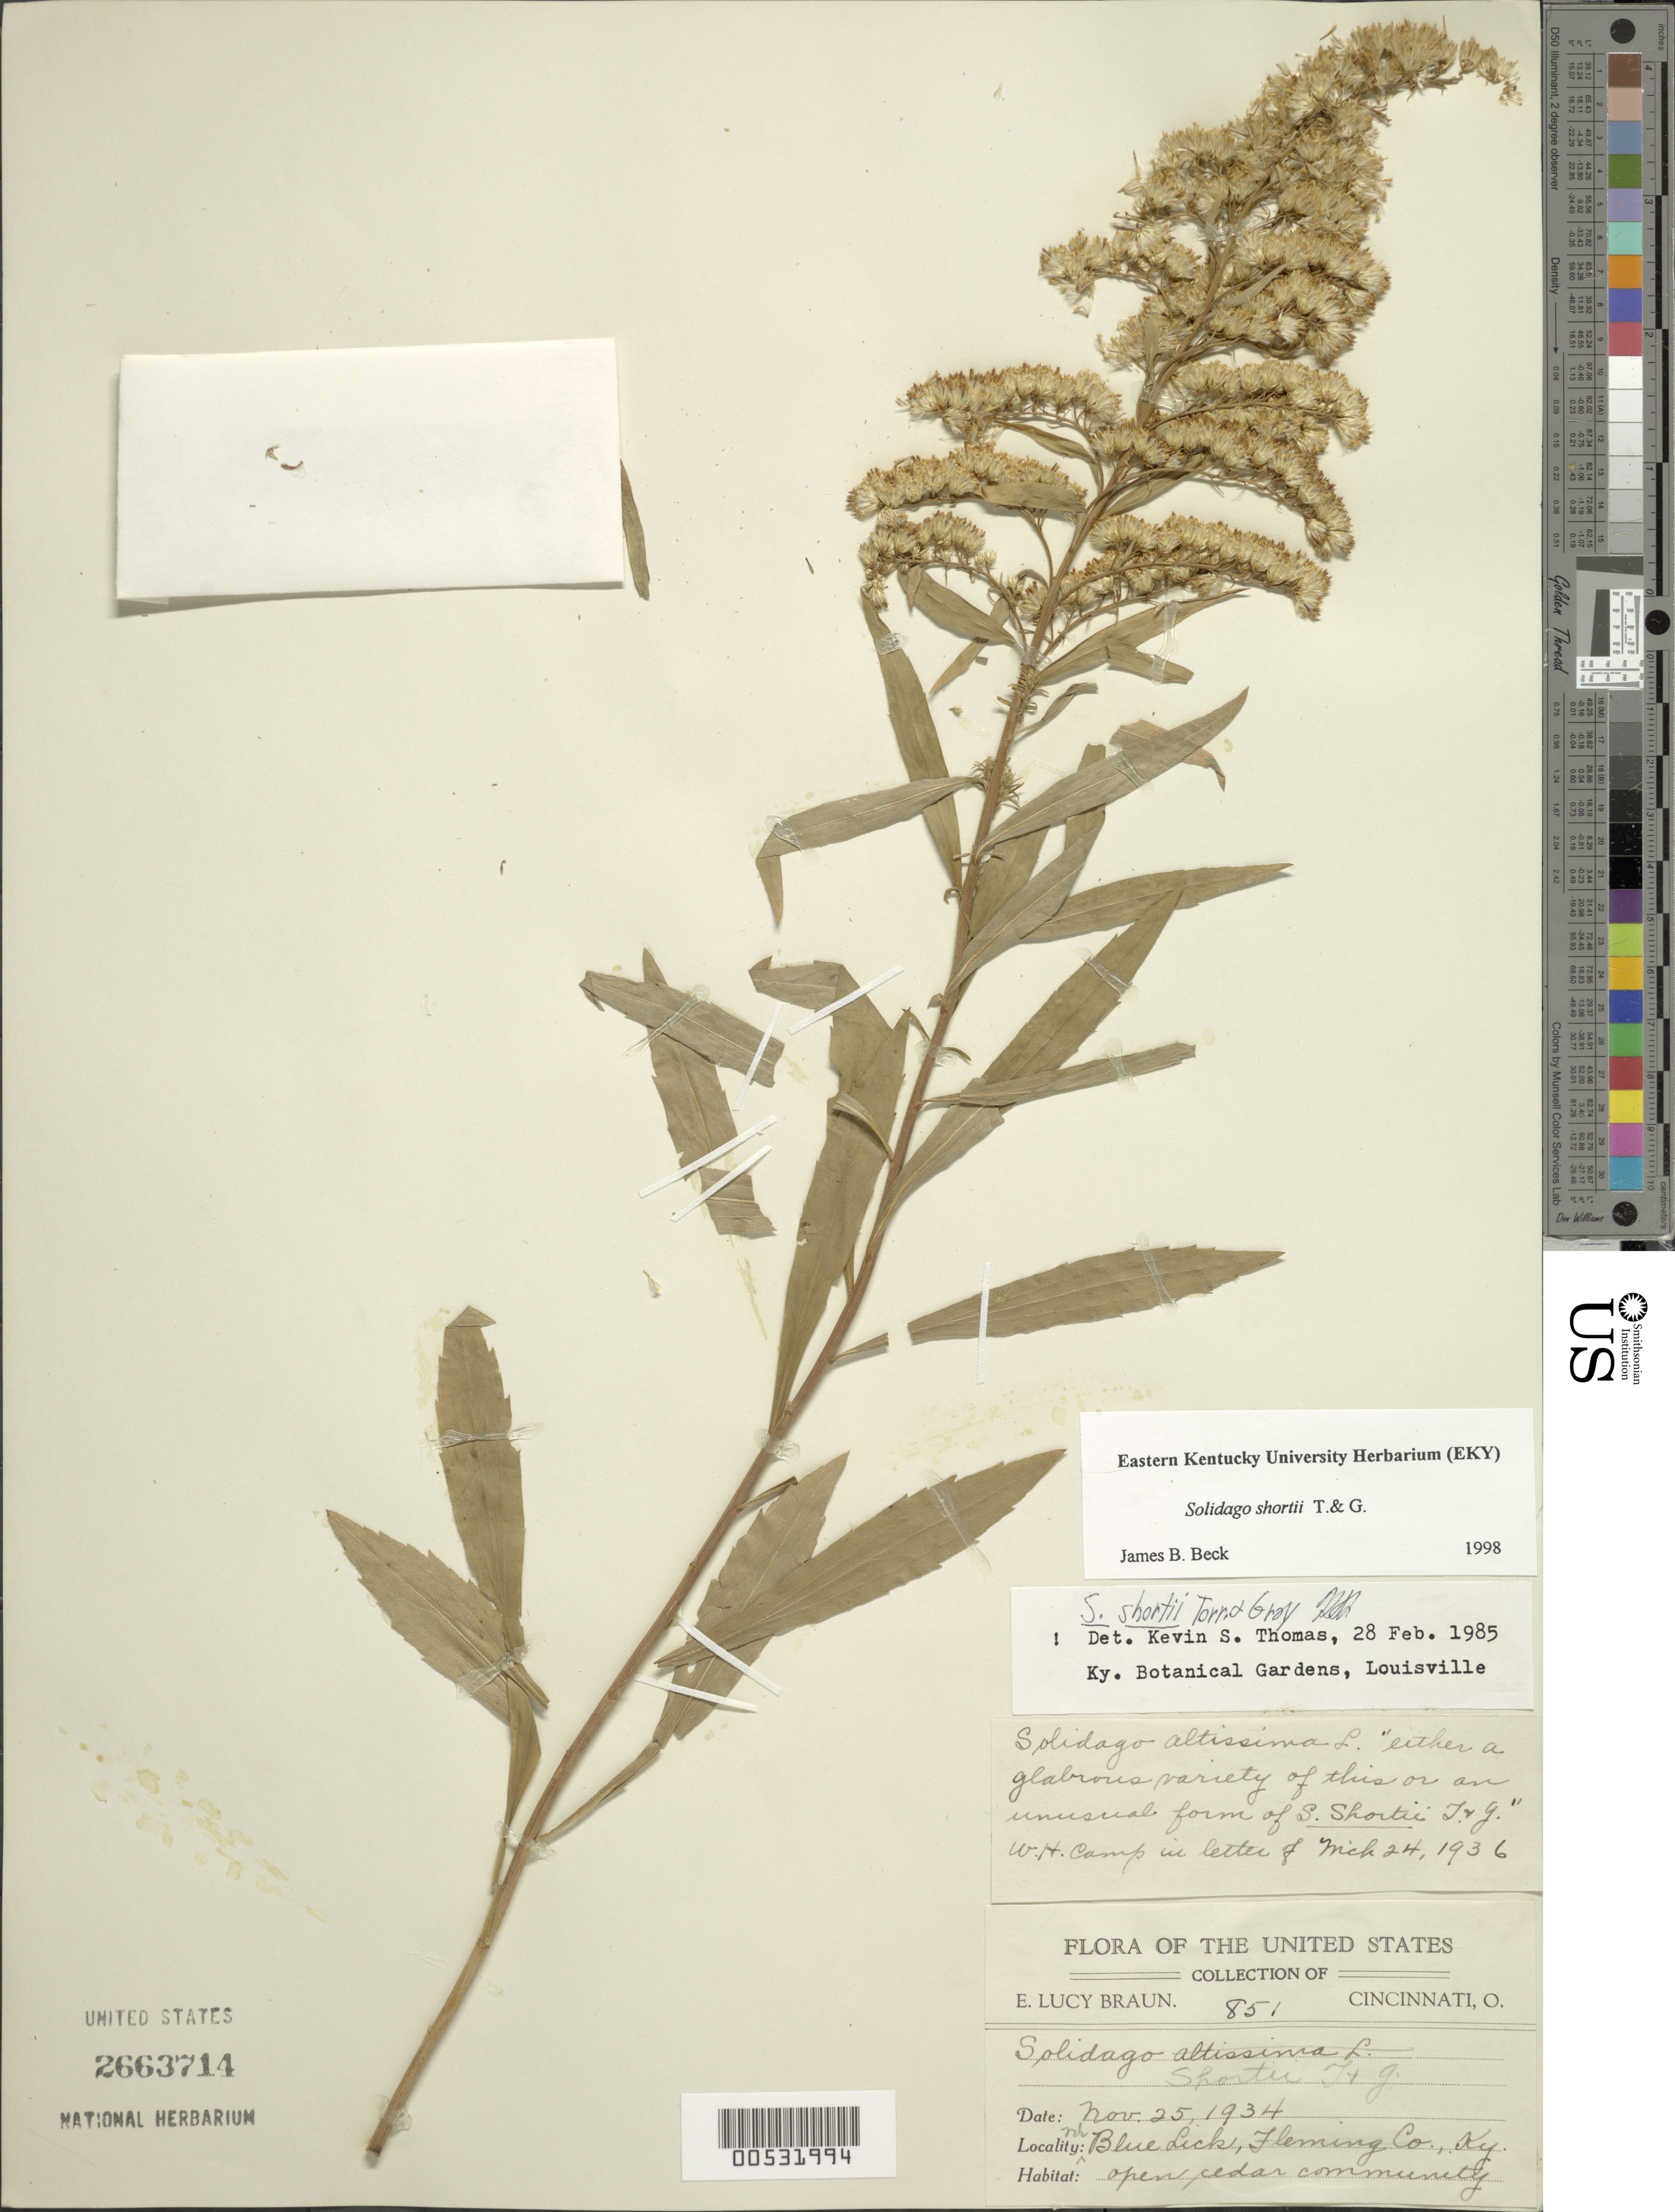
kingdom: Plantae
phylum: Tracheophyta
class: Magnoliopsida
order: Asterales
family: Asteraceae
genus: Solidago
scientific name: Solidago shortii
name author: Torr. & A. Gray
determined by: Thomas, K.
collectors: E. L. Braun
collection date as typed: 25 Nov 1934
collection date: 1934-11-25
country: United States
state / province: Kentucky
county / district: Fleming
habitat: Open, cedar community.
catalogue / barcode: US 2663714